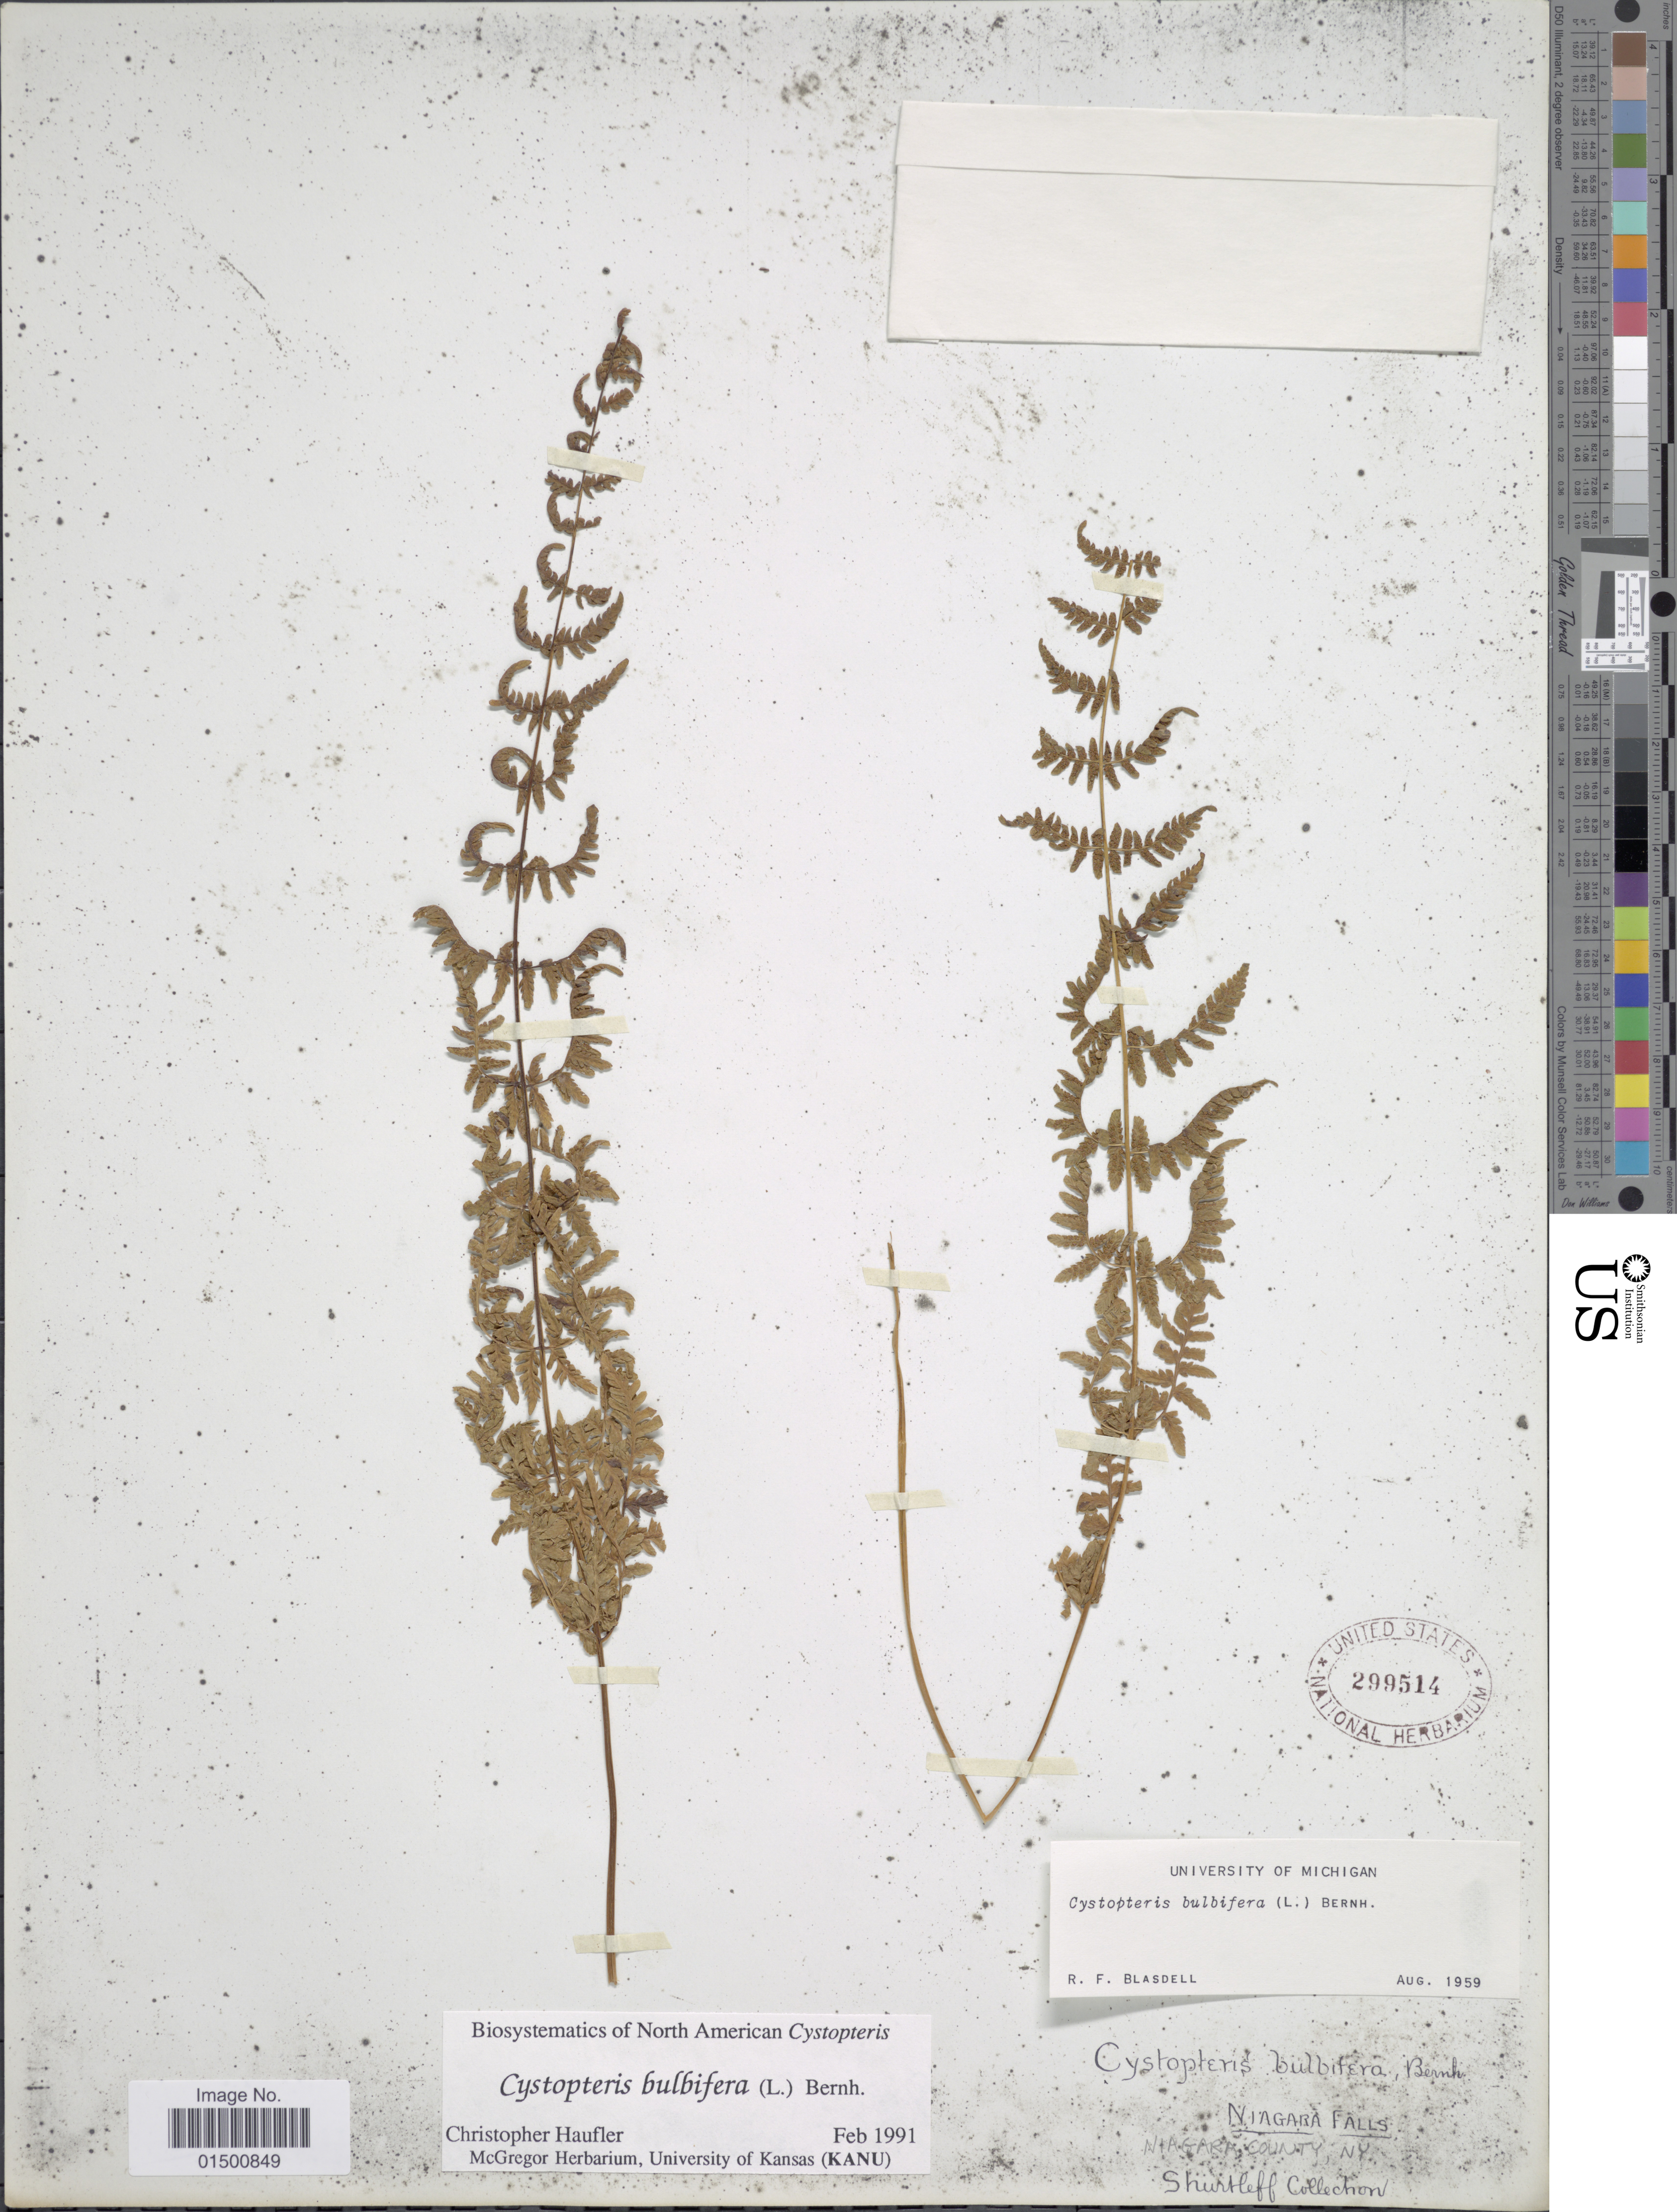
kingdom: Plantae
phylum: Tracheophyta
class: Polypodiopsida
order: Polypodiales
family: Cystopteridaceae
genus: Cystopteris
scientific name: Cystopteris bulbifera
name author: (L.) Bernh.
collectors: Shurtleff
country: United States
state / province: New York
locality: Niagara County, Niagara Falls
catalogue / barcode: US 299514